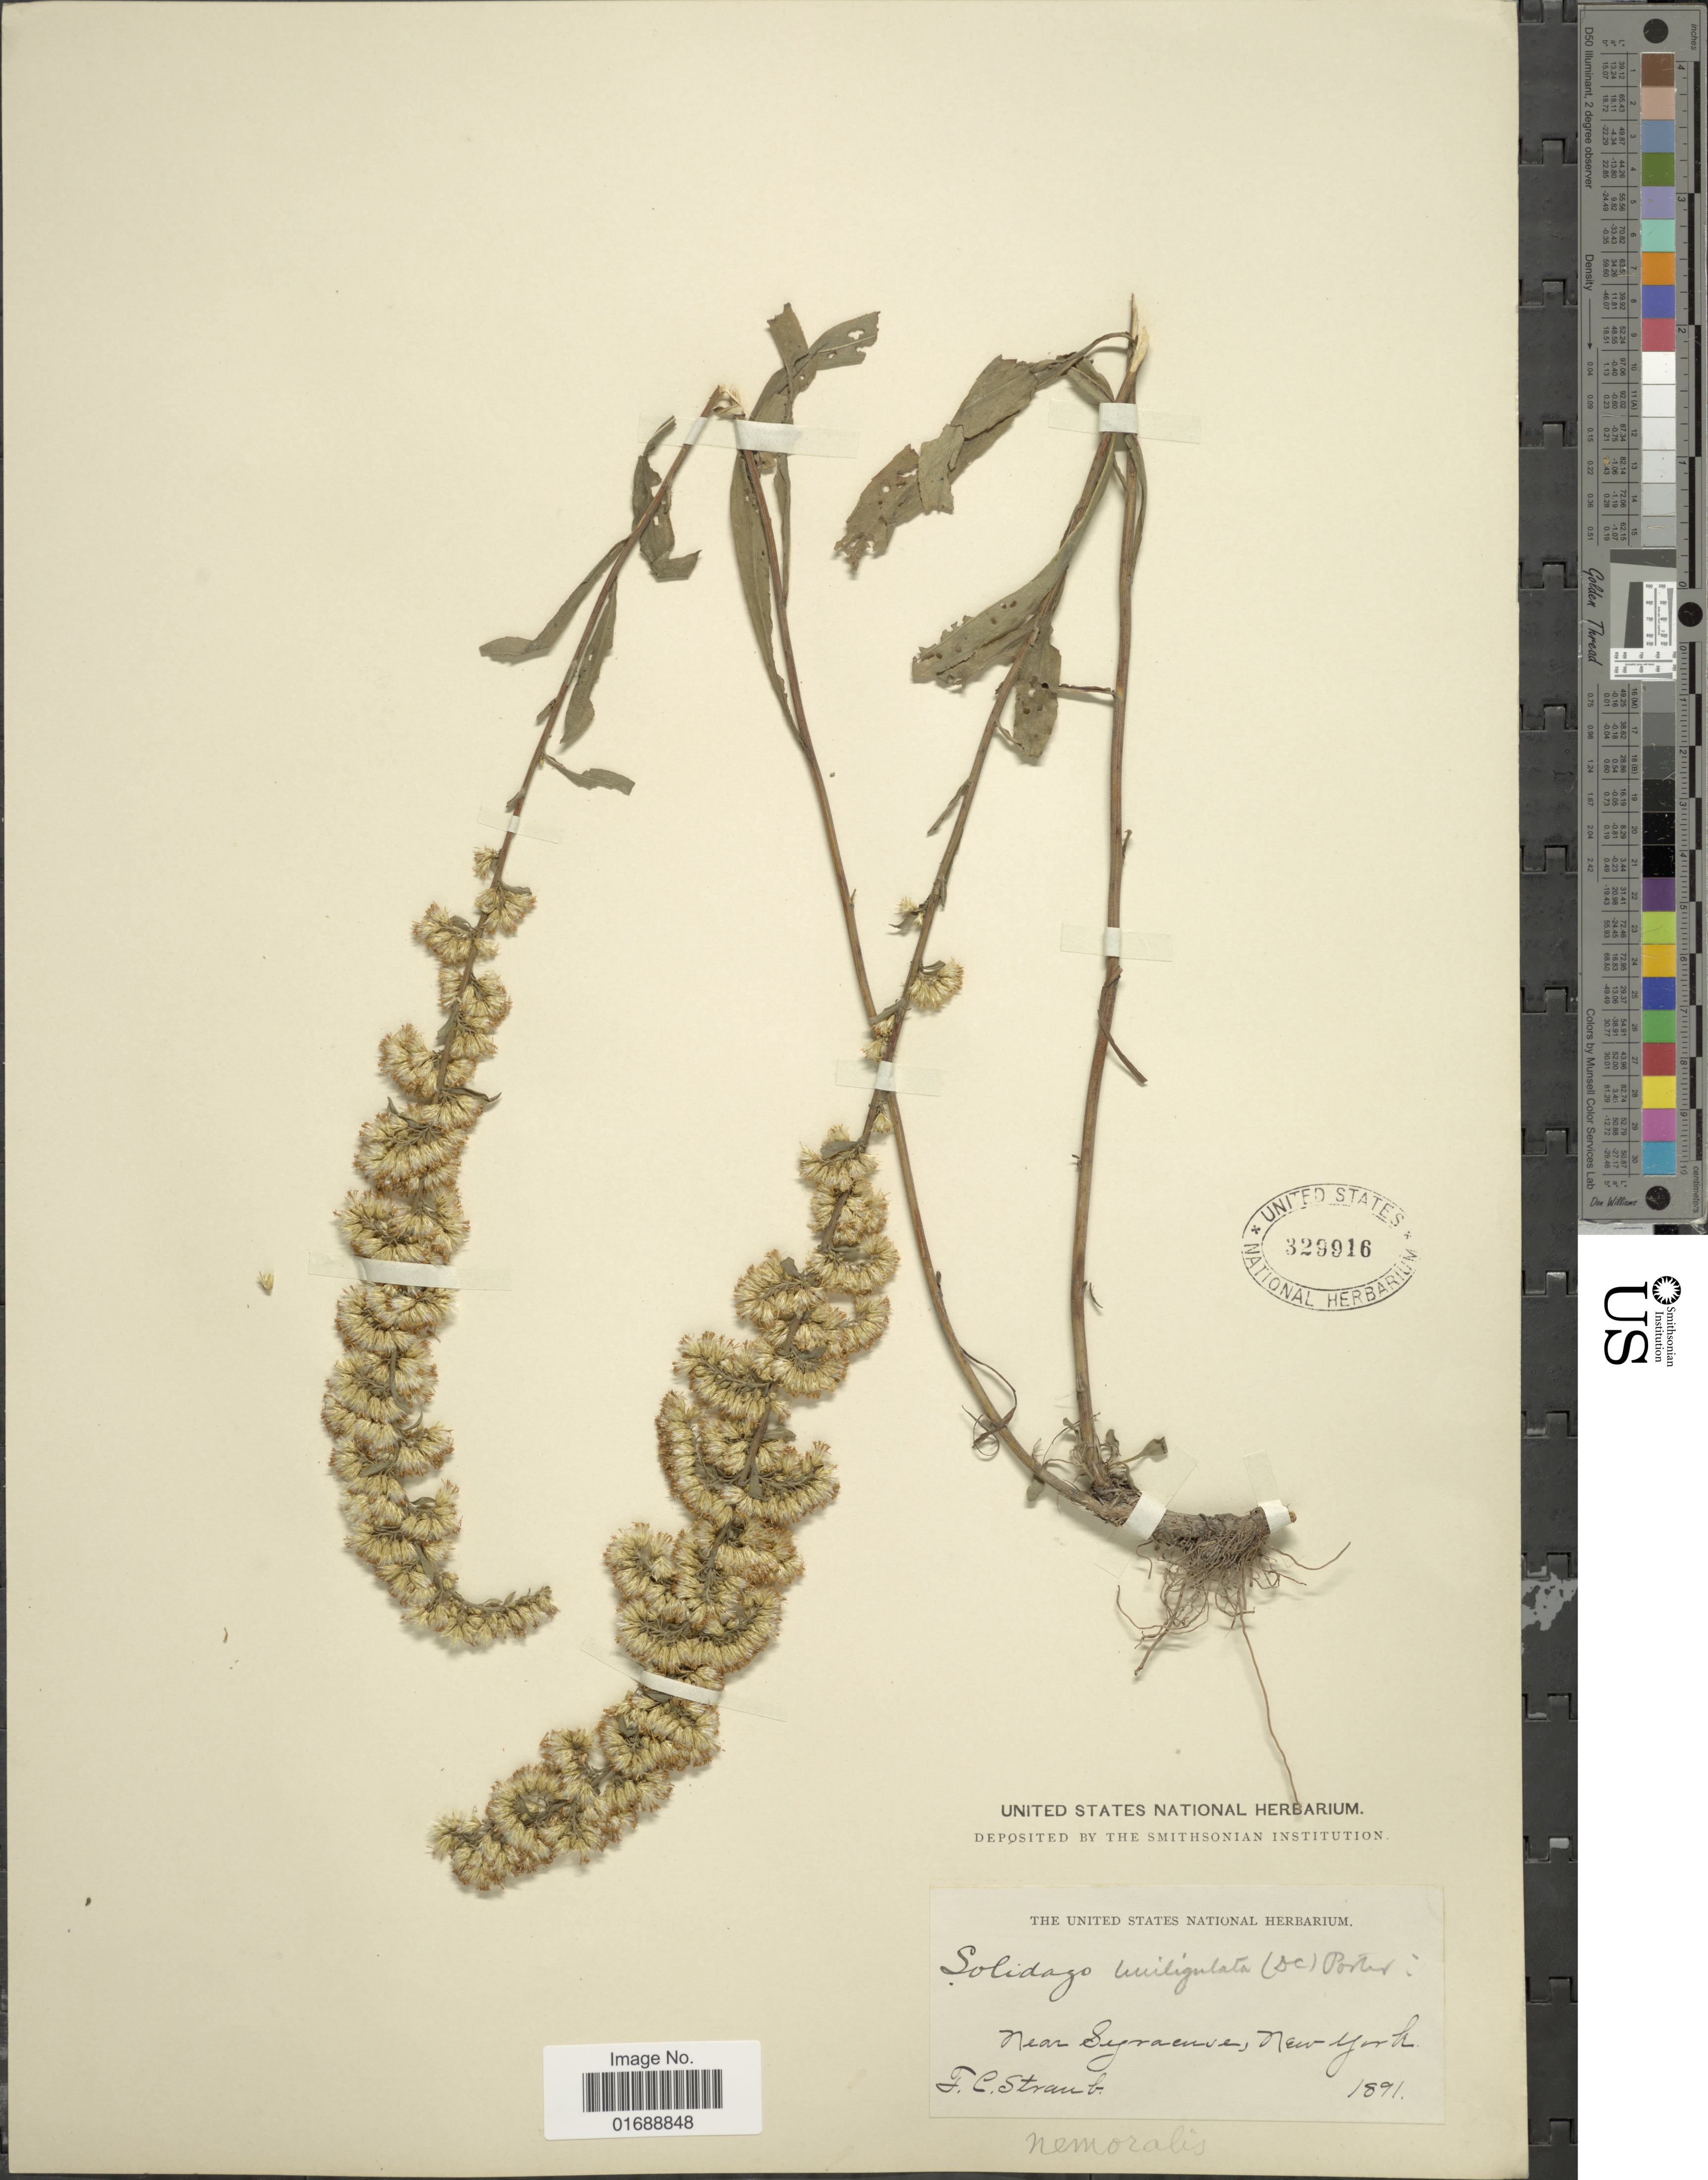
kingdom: Plantae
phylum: Tracheophyta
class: Magnoliopsida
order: Asterales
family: Asteraceae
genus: Solidago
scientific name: Solidago nemoralis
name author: Aiton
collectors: F. Straub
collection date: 1891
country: United States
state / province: New York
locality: Near Syraenve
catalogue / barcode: US 329916